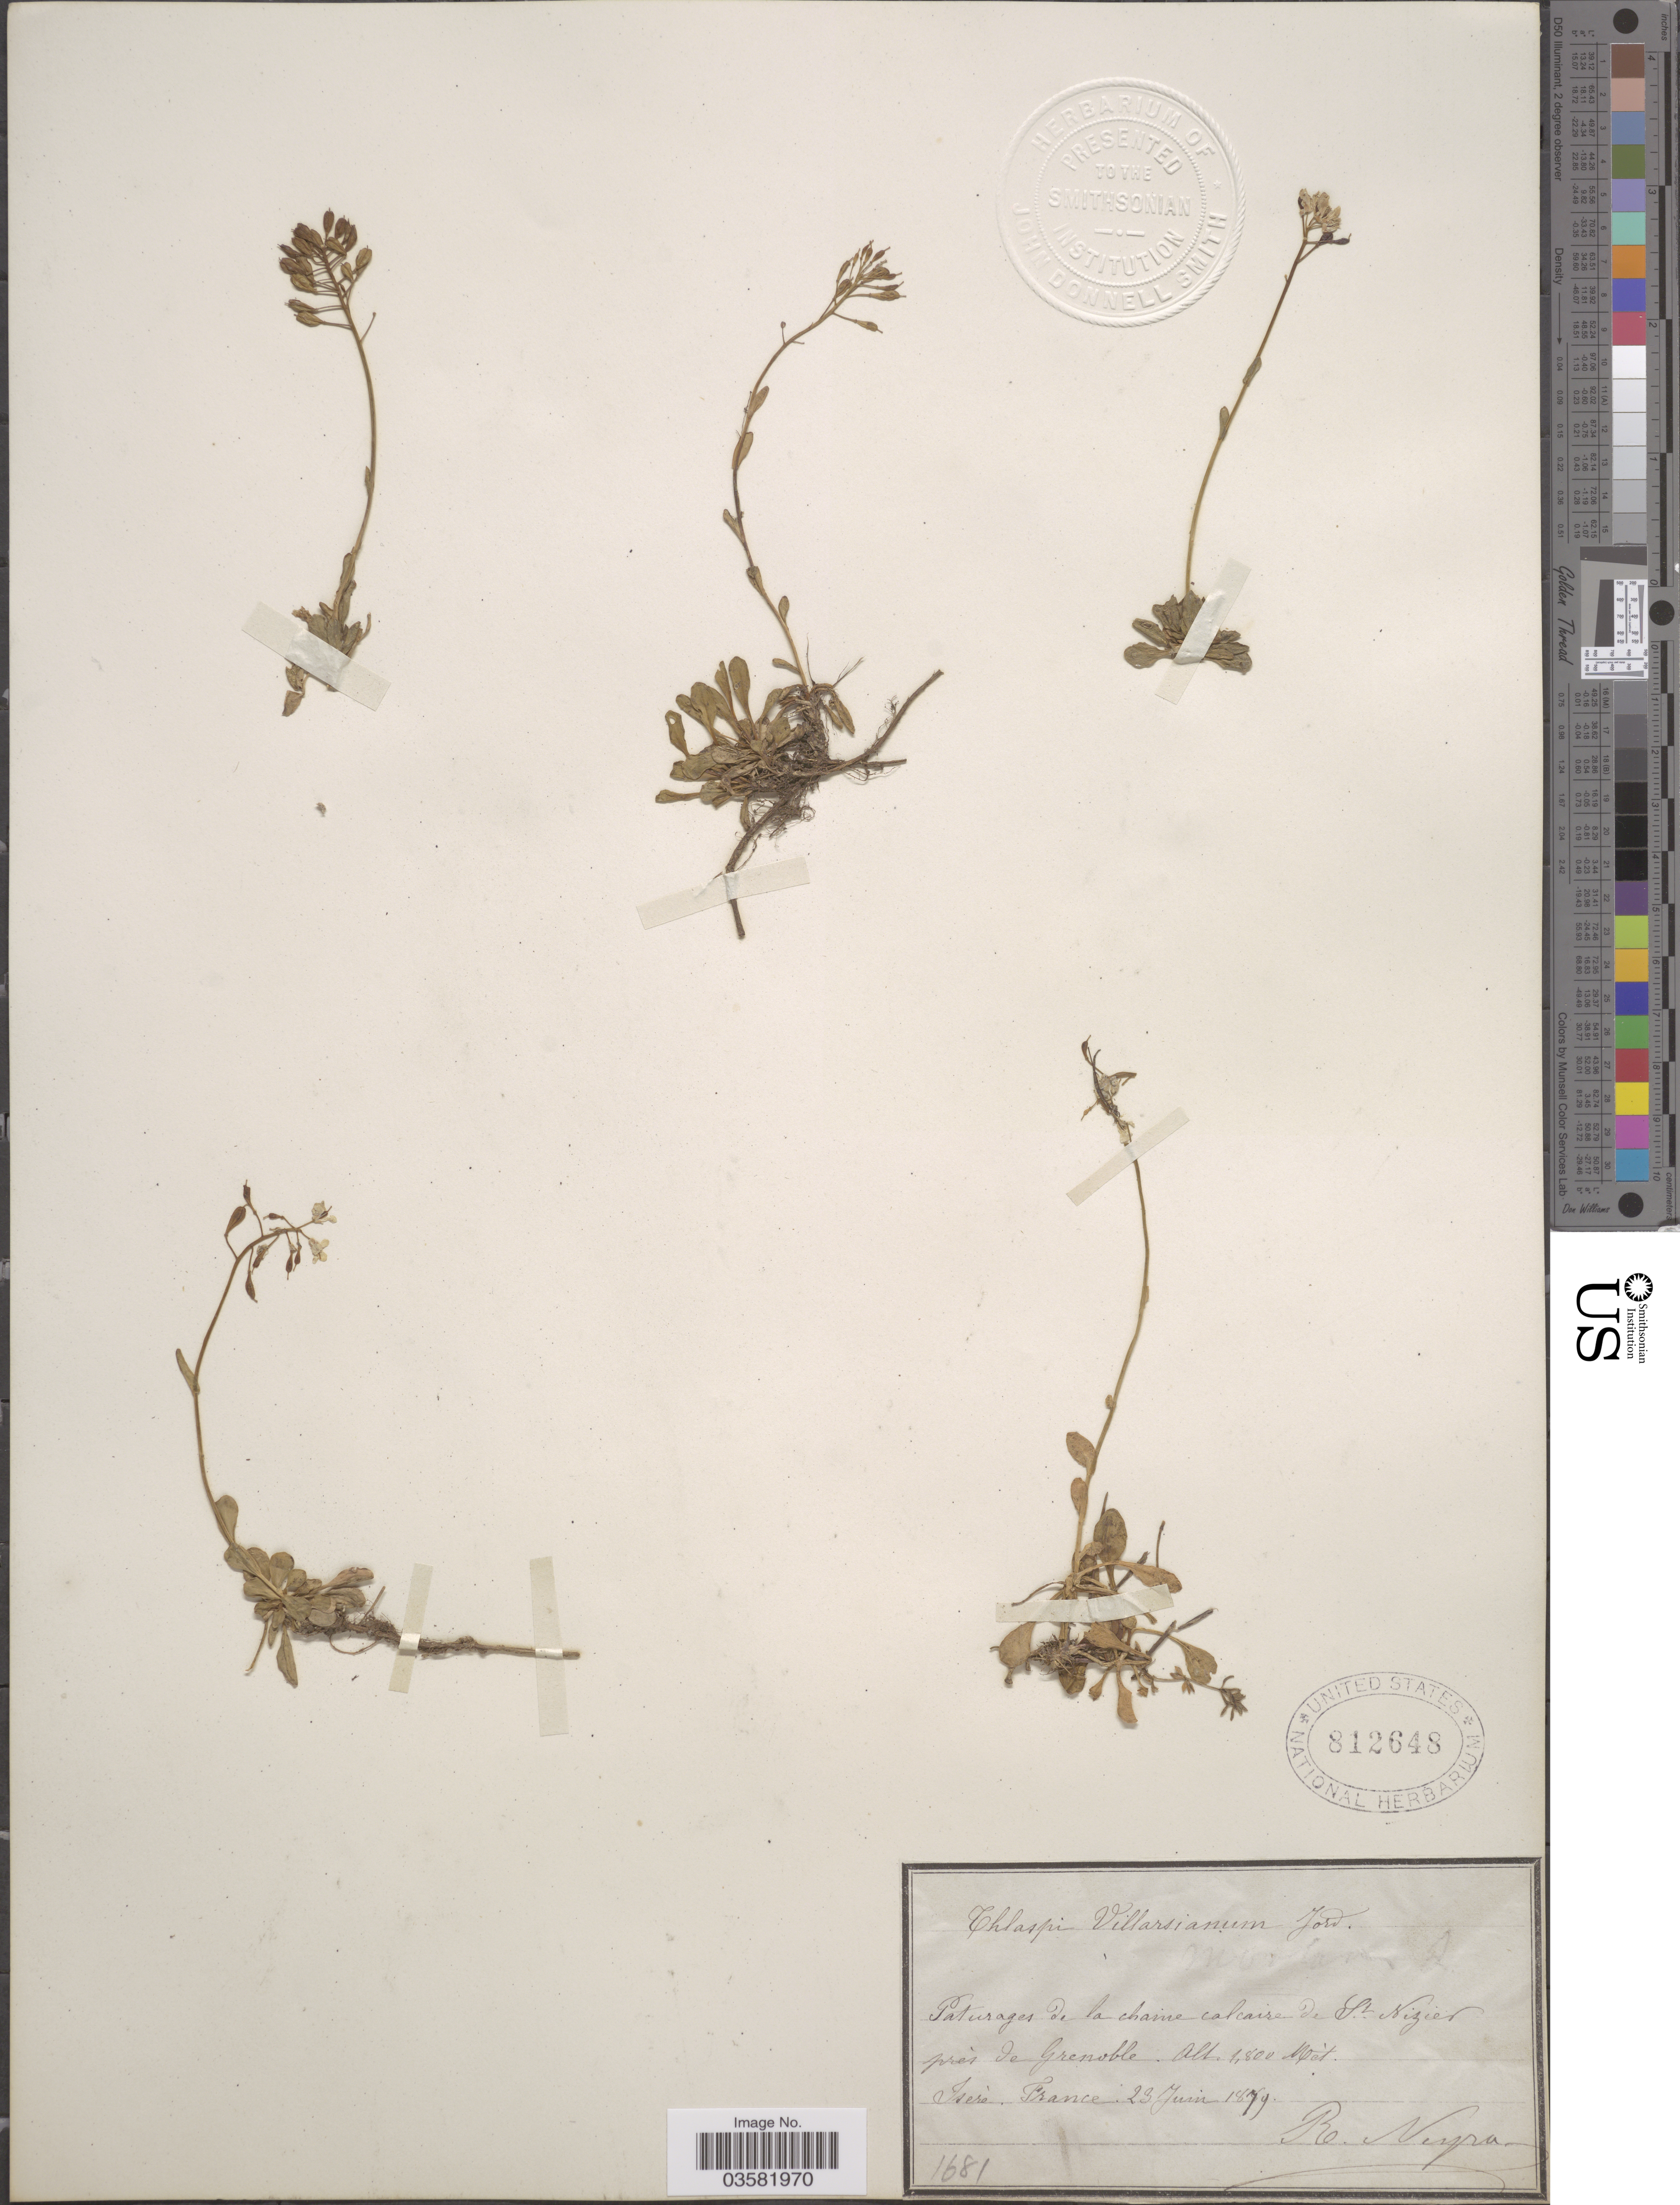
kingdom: Plantae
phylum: Tracheophyta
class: Magnoliopsida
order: Brassicales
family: Brassicaceae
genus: Thlaspi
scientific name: Thlaspi villarsianum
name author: Jord.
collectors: R. Neyra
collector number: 1681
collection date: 1879-06-23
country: France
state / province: Auvergne-Rhône-Alpes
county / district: Isère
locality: Paturages de la chaine calcaire de St. Nizier près de Grenoble. Isère.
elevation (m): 1800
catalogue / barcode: US 812648